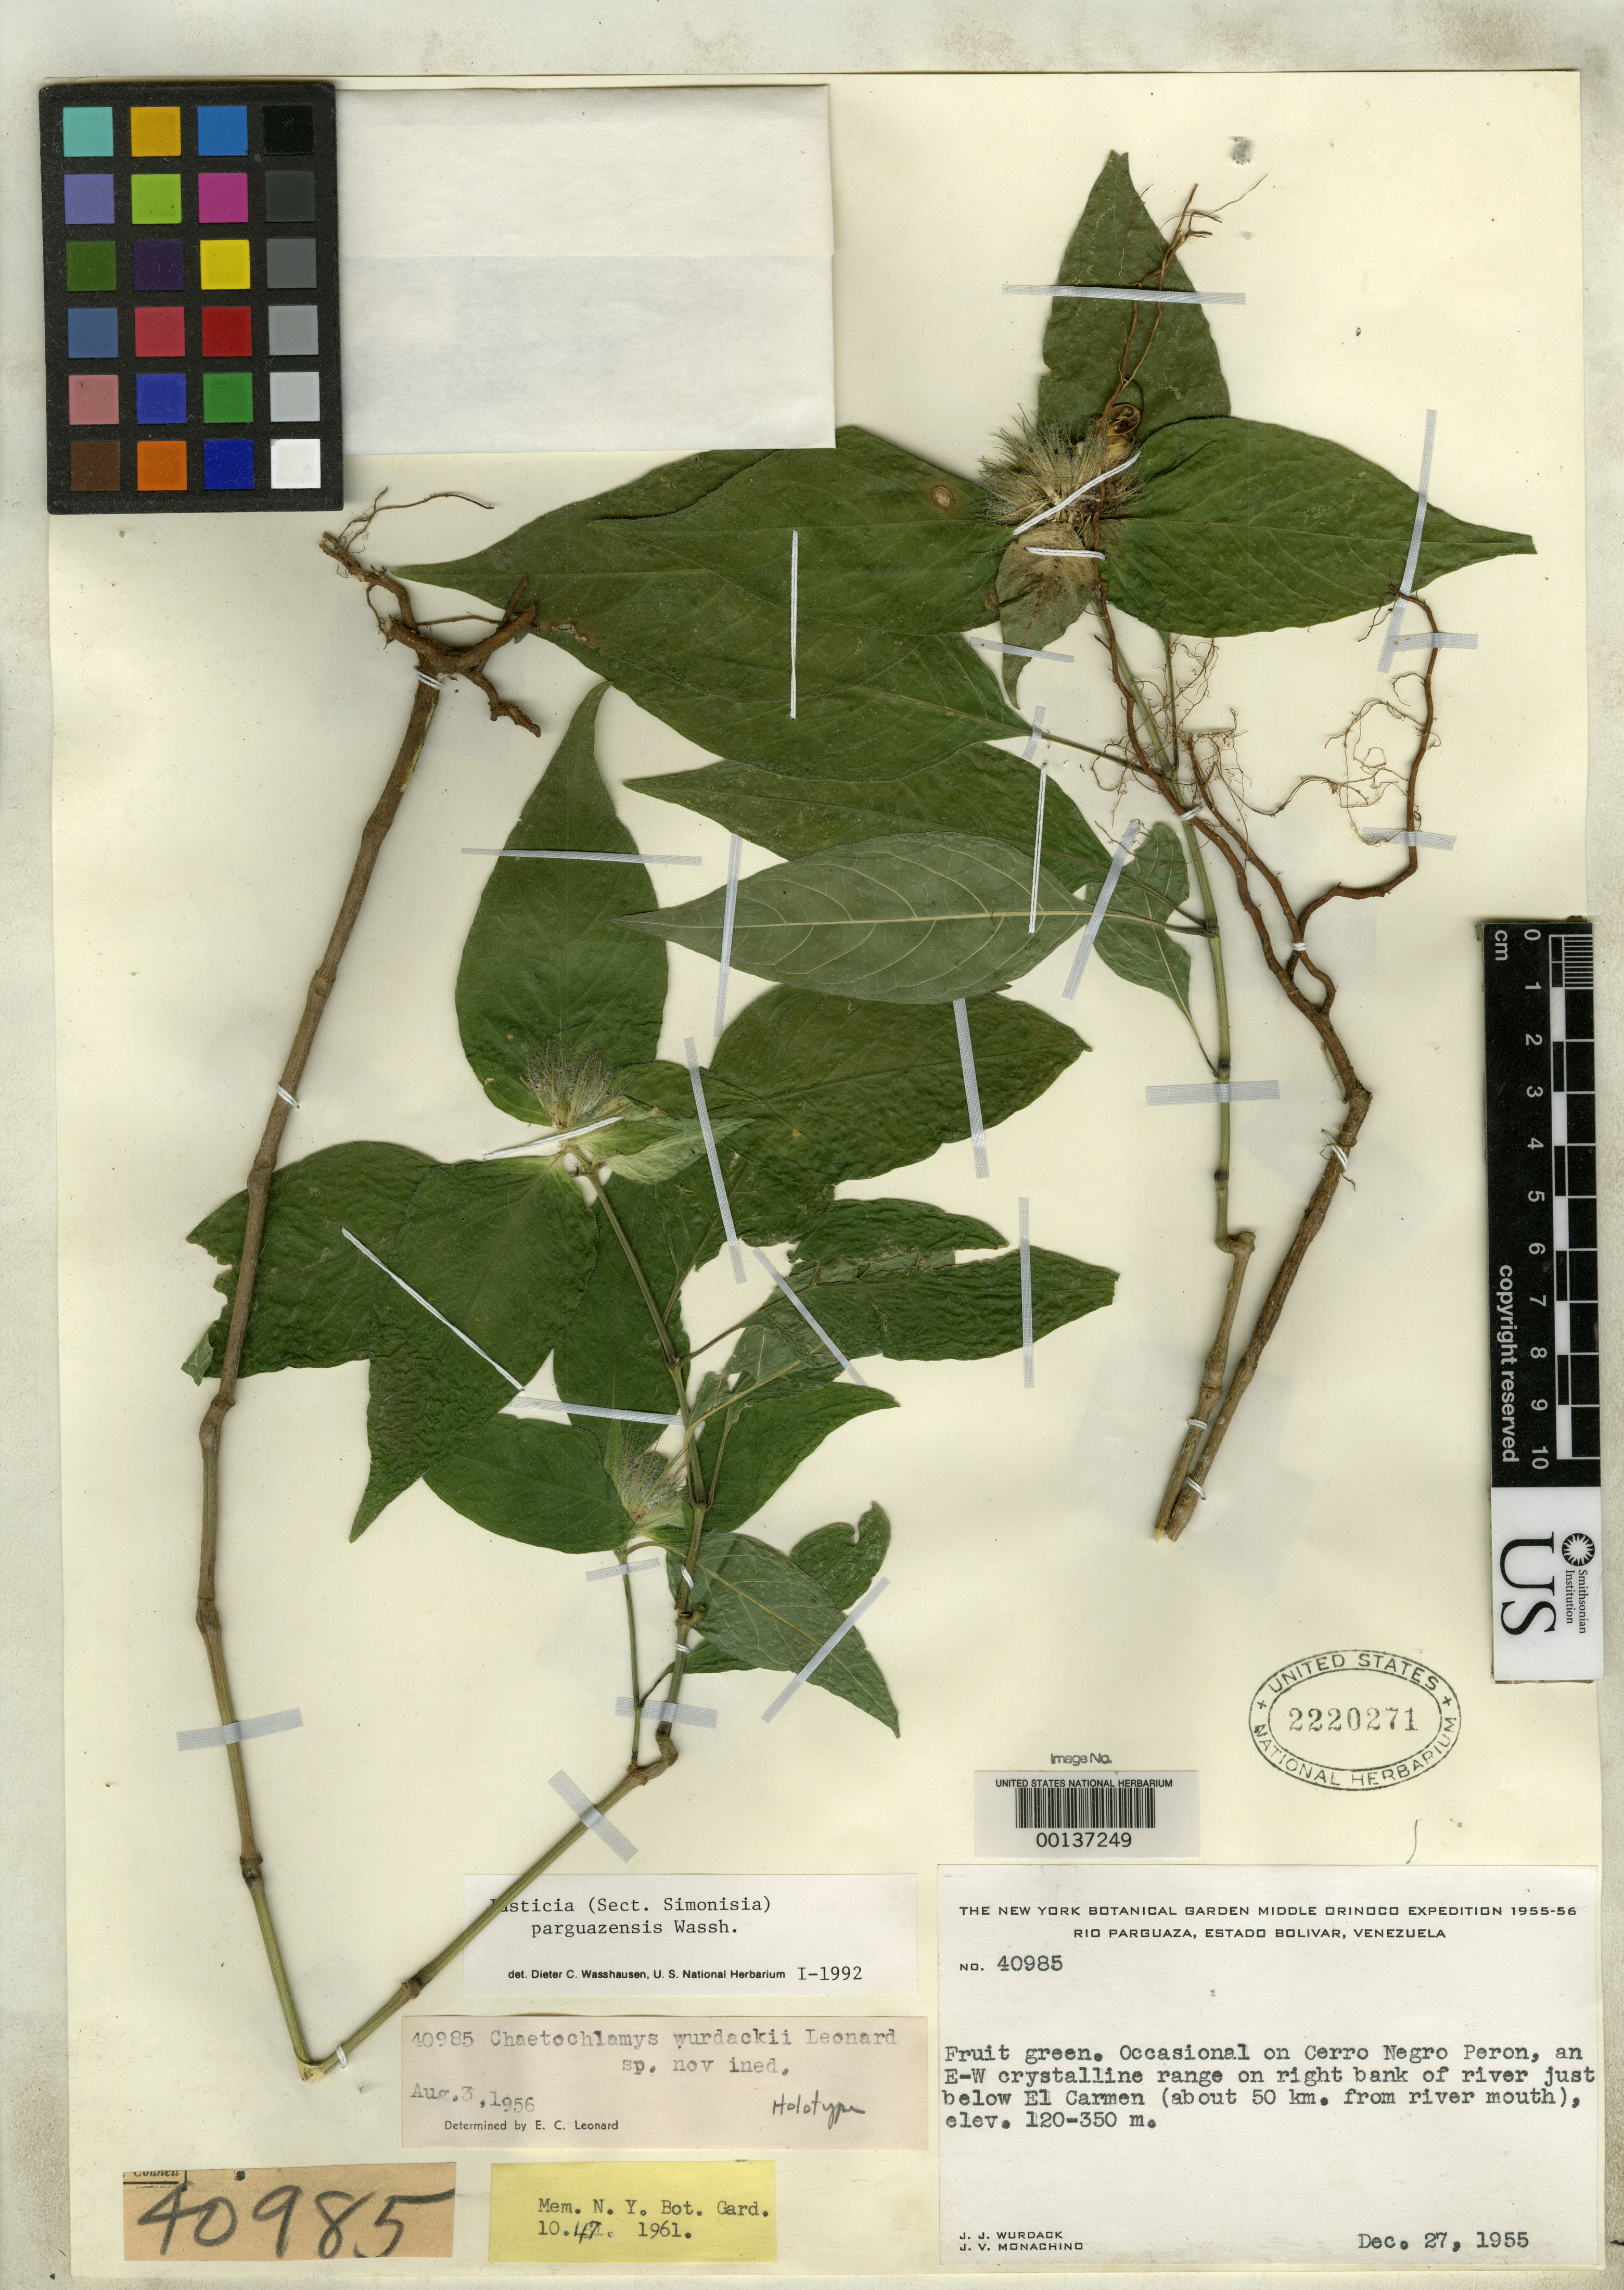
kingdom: Plantae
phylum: Tracheophyta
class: Magnoliopsida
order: Lamiales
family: Acanthaceae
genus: Chaetochlamys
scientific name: Chaetochlamys wurdackii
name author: Leonard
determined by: Leonard, Emery C., (US)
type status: Holotype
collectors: J. J. Wurdack & J. V. Monachino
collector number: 40985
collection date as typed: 27 Dec 1955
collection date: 1955-12-27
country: Venezuela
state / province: Bolivar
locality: Rio Paraguaya.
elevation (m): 120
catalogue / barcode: US 2220271